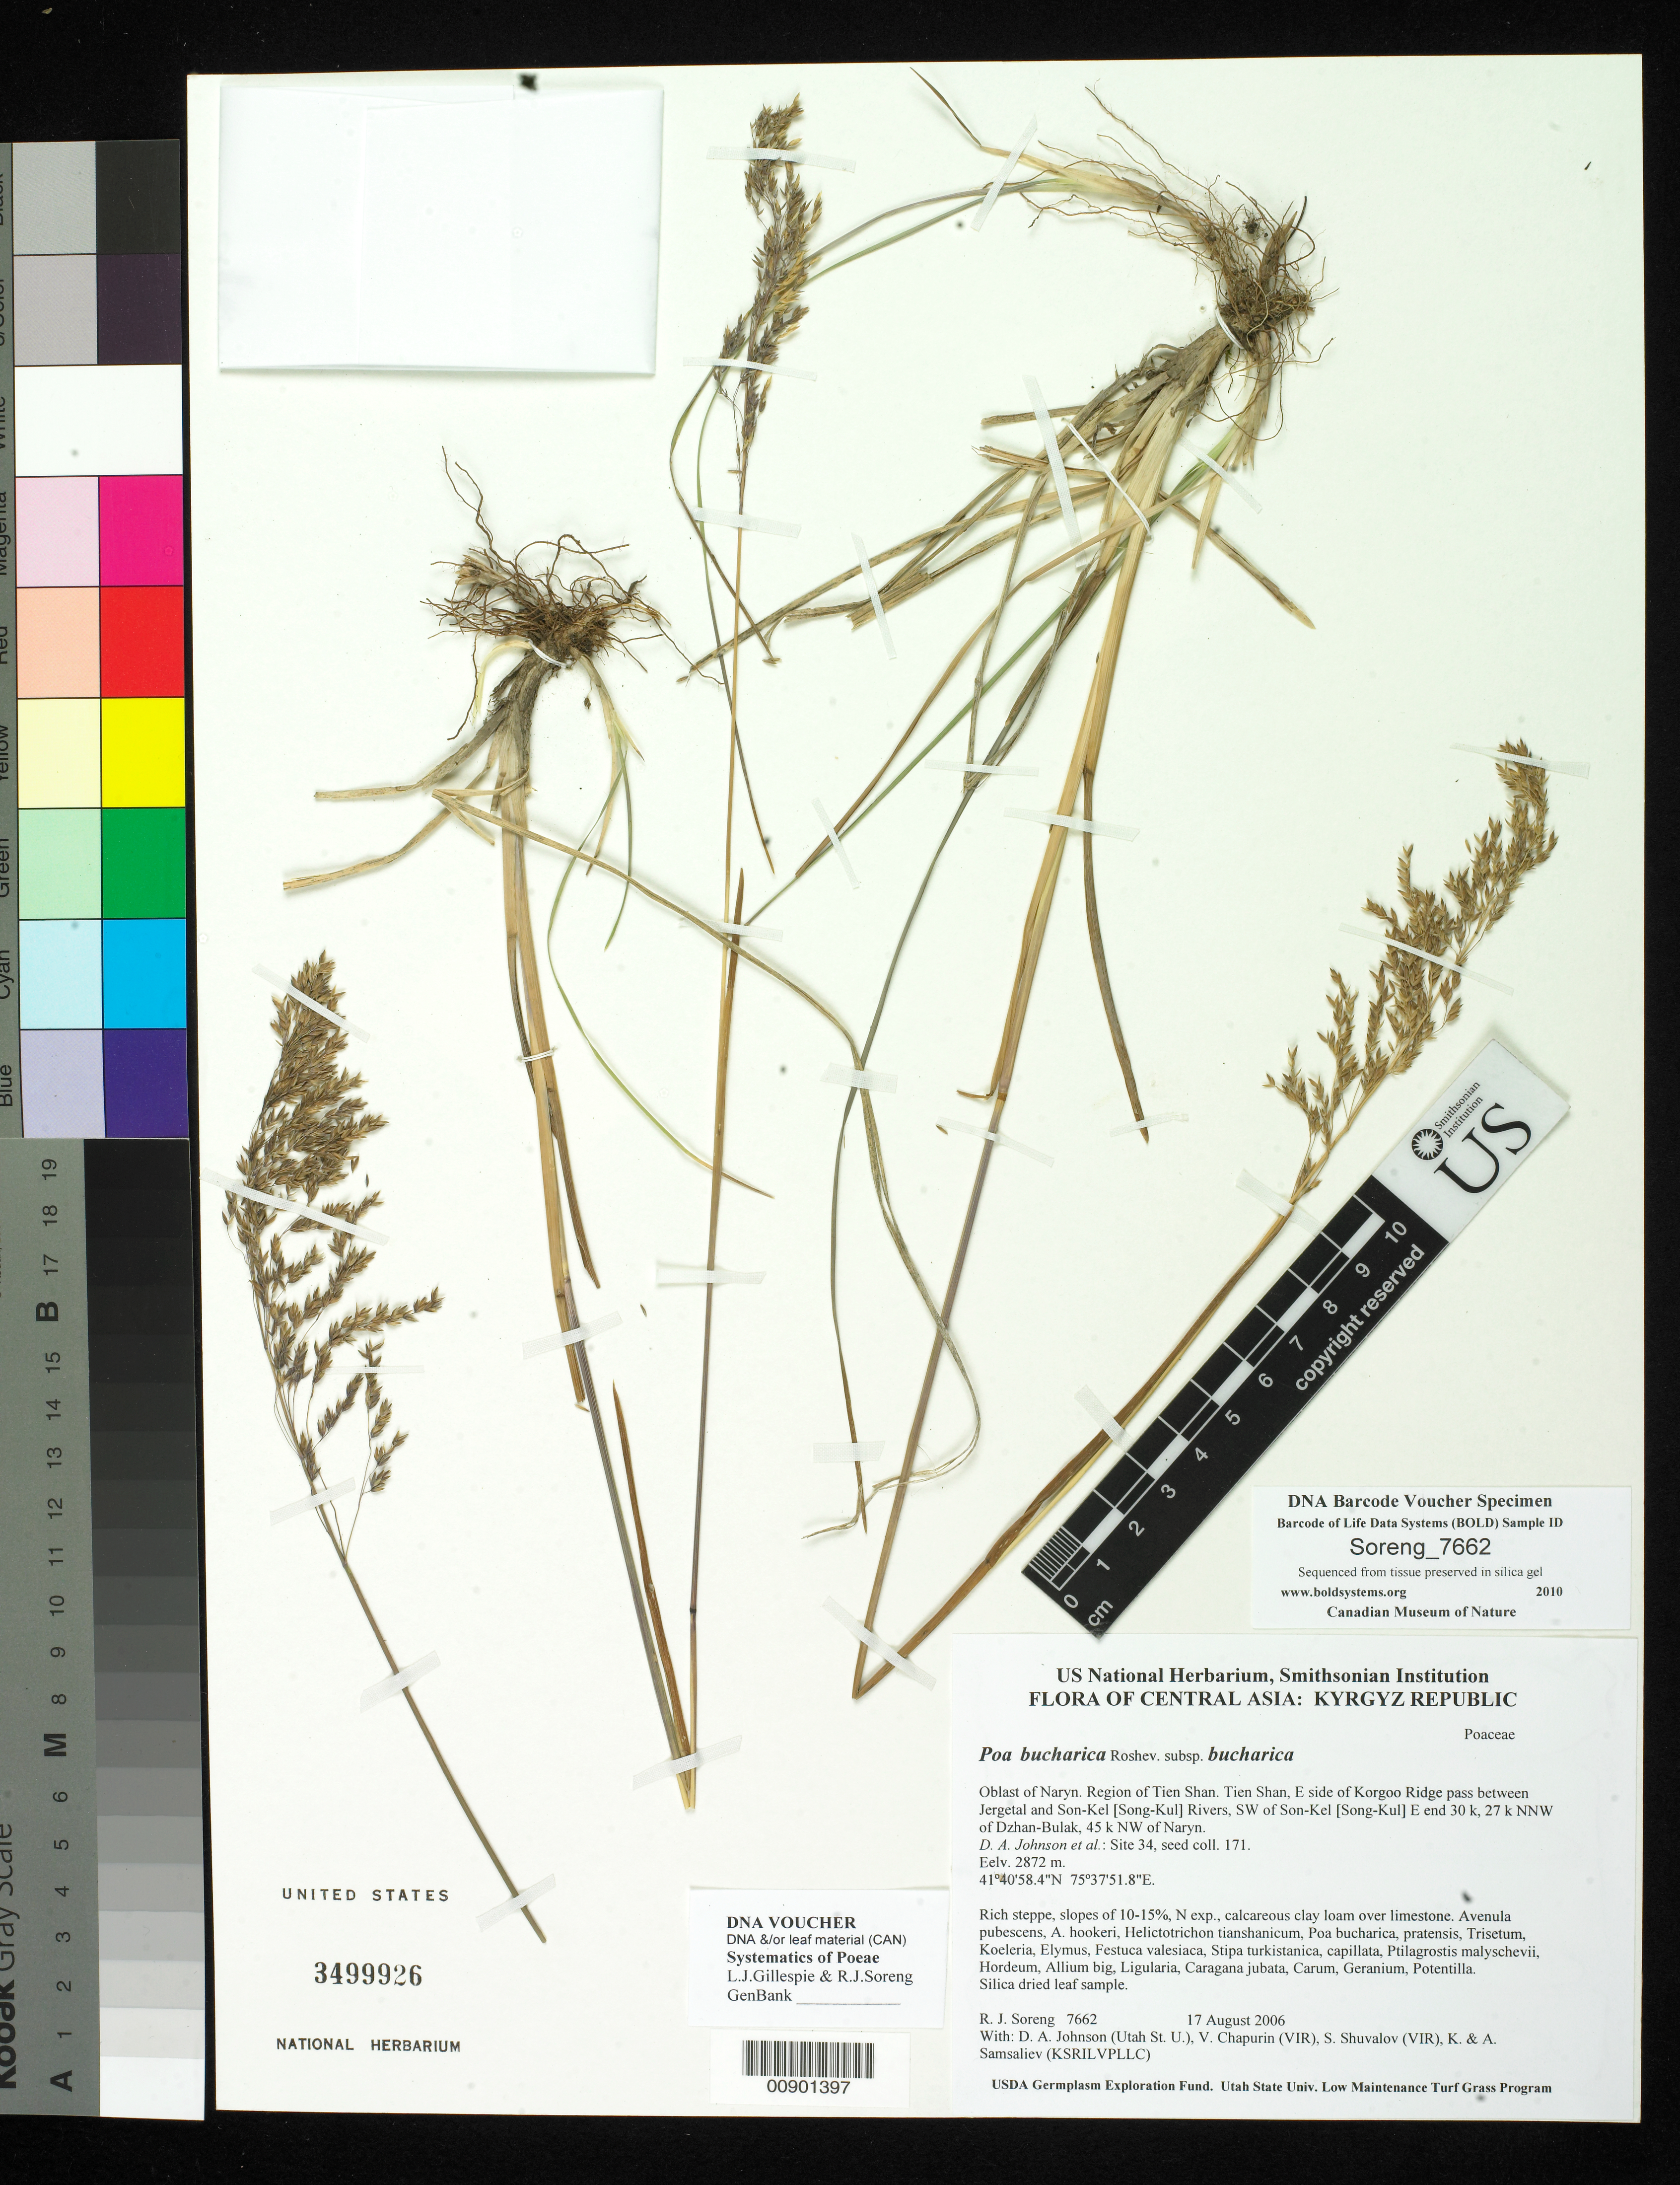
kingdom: Plantae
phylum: Tracheophyta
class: Liliopsida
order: Poales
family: Poaceae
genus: Poa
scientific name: Poa bucharica subsp. bucharica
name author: Roshev.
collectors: R. J. Soreng, D. Johnson, S. Shuvalov, V. Chapurin, K. Samsaliev & A. Samsaliev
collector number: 7662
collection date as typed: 17 Aug 2006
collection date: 2006-08-17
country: Kyrgyzstan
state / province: Naryn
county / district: Tien Shan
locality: Tien Shan, E side of Korgoo Ridge pass between Jergetal and Son-Kel Rivers, SW of Son-Kel E end 30 k, 27 km NNW of Dzhan-Bulak, 45 km NW of Naryn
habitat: Rich steppe, slopes of 10-15%, N exp., calcareous clay loam over limestone,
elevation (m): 2872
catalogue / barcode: US 3499926